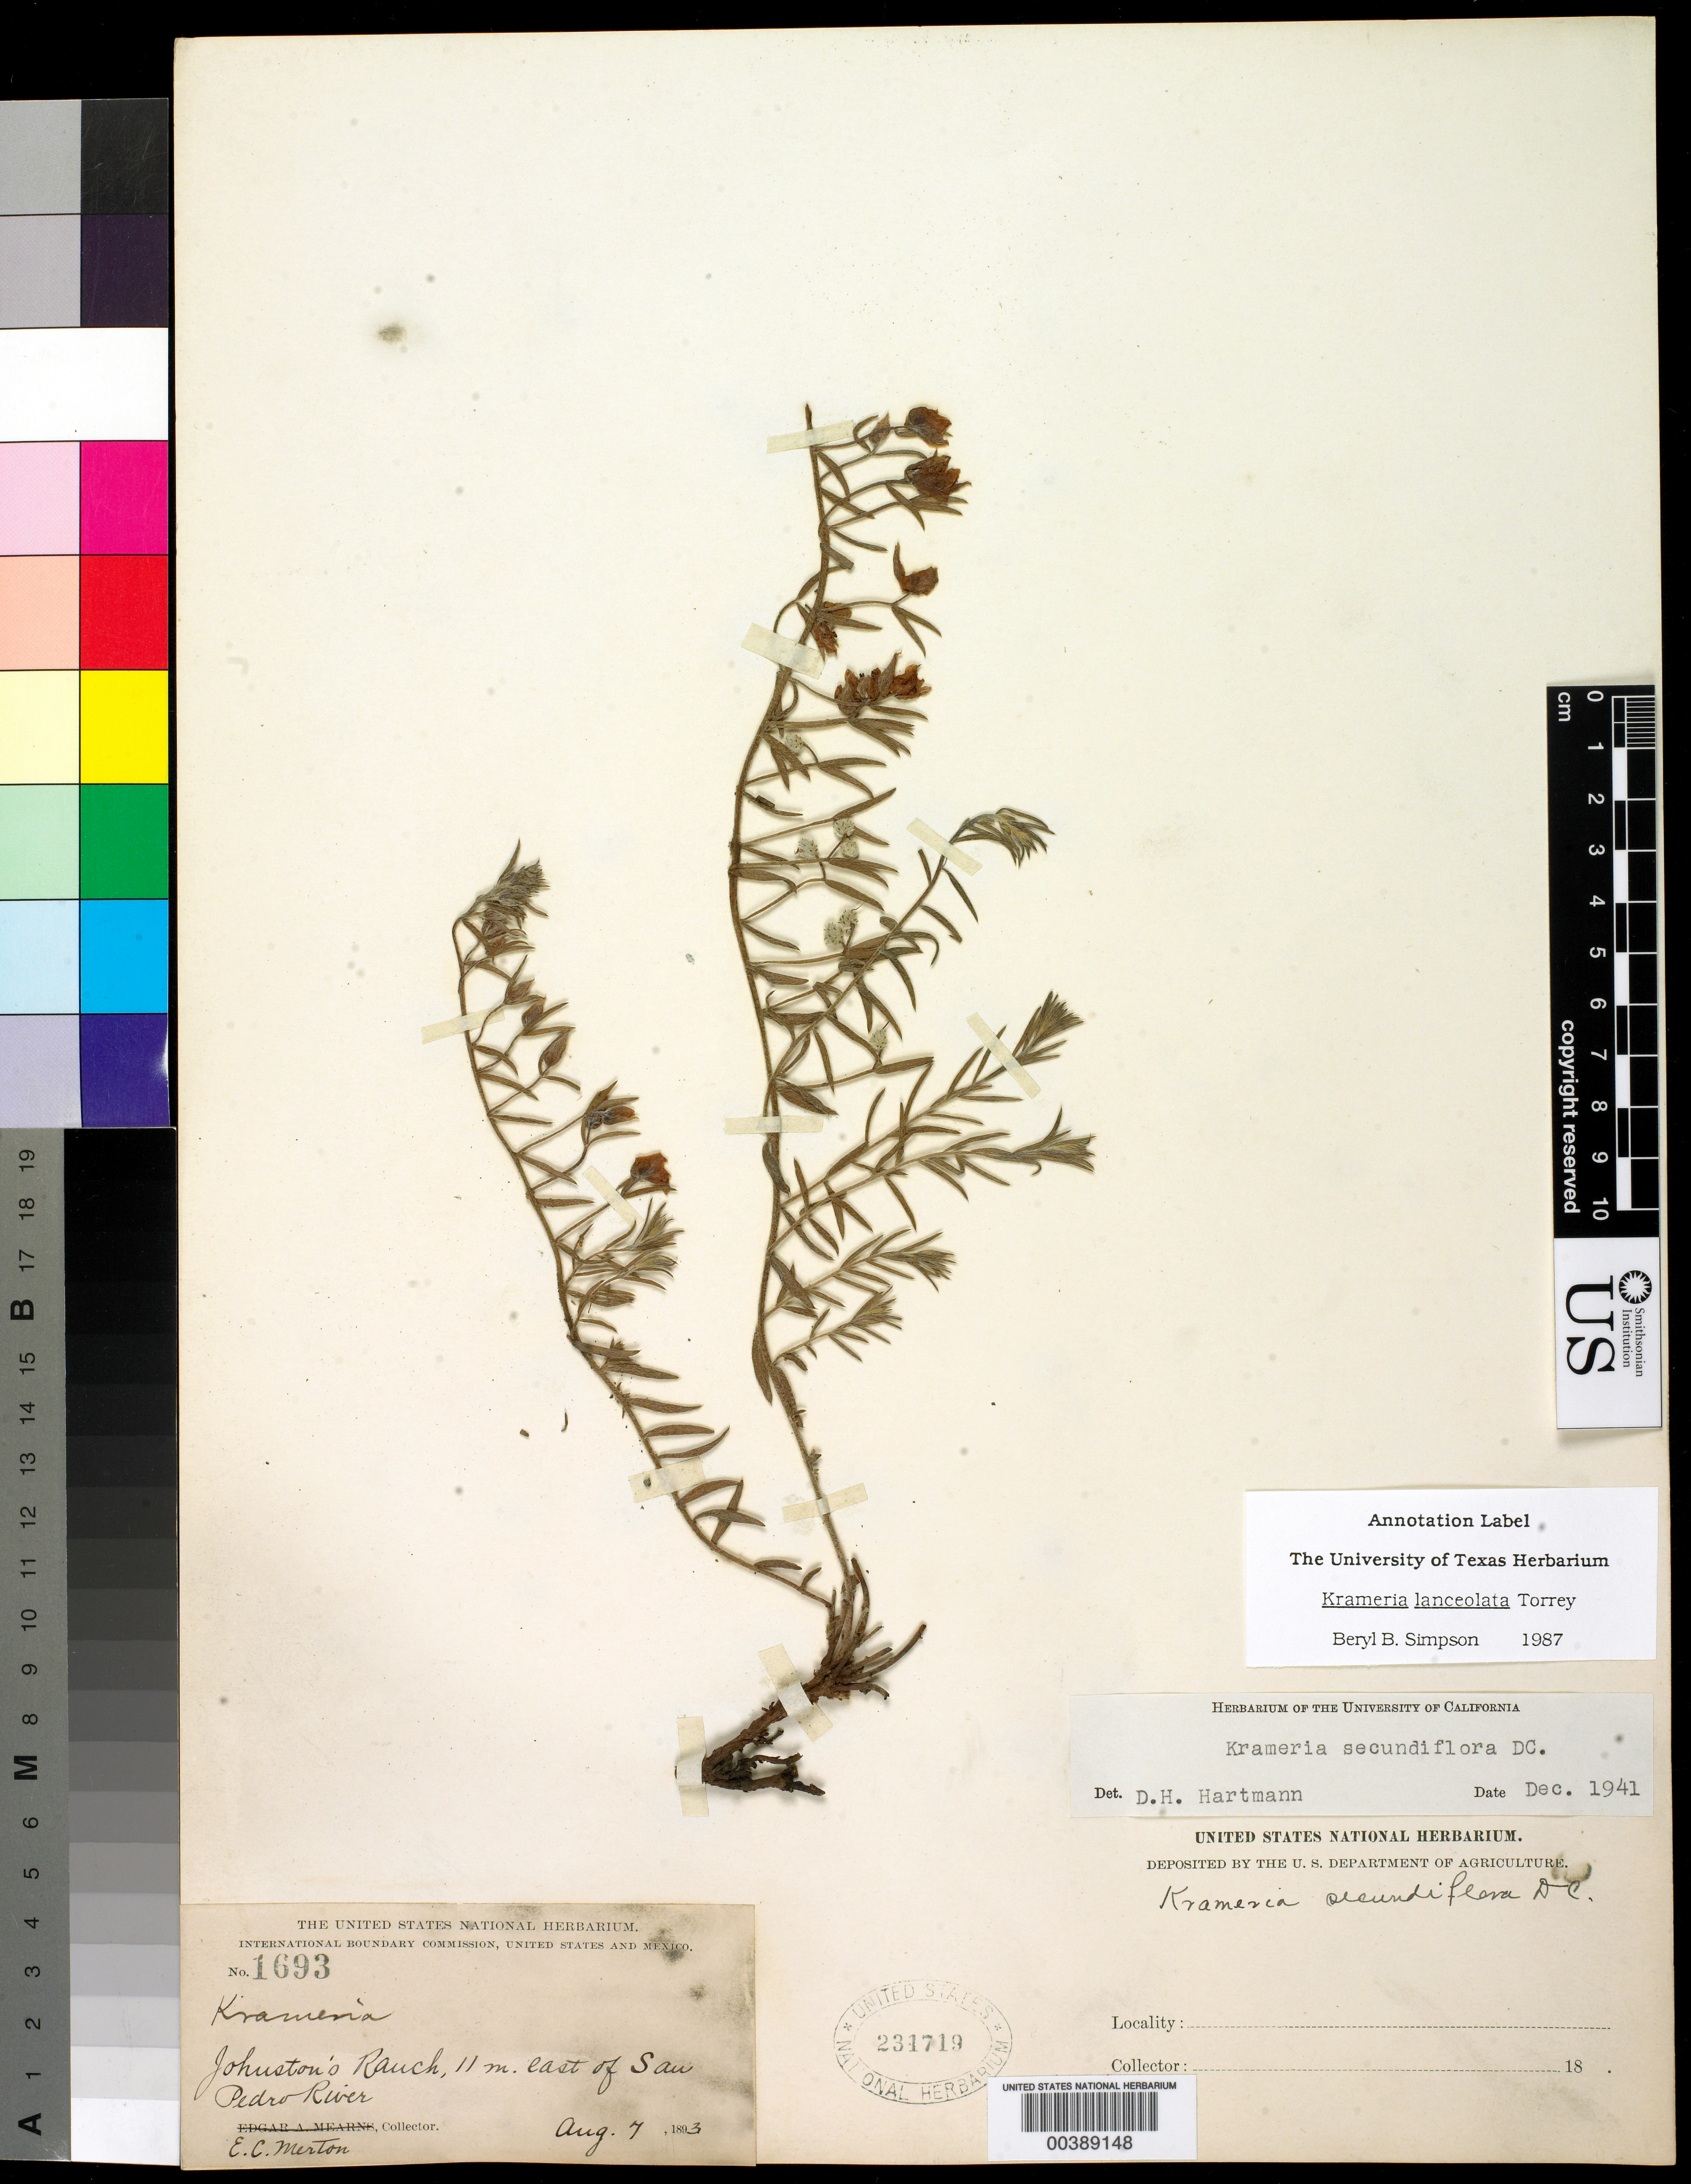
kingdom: Plantae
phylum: Tracheophyta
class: Magnoliopsida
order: Zygophyllales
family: Krameriaceae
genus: Krameria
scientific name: Krameria lanceolata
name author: Torr.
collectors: E. Merton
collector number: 1693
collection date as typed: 07 Aug 1893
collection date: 1893-08-07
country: United States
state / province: Texas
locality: Johnston's Ranch, 11 mi E of San Pedro River.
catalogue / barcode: US 231719